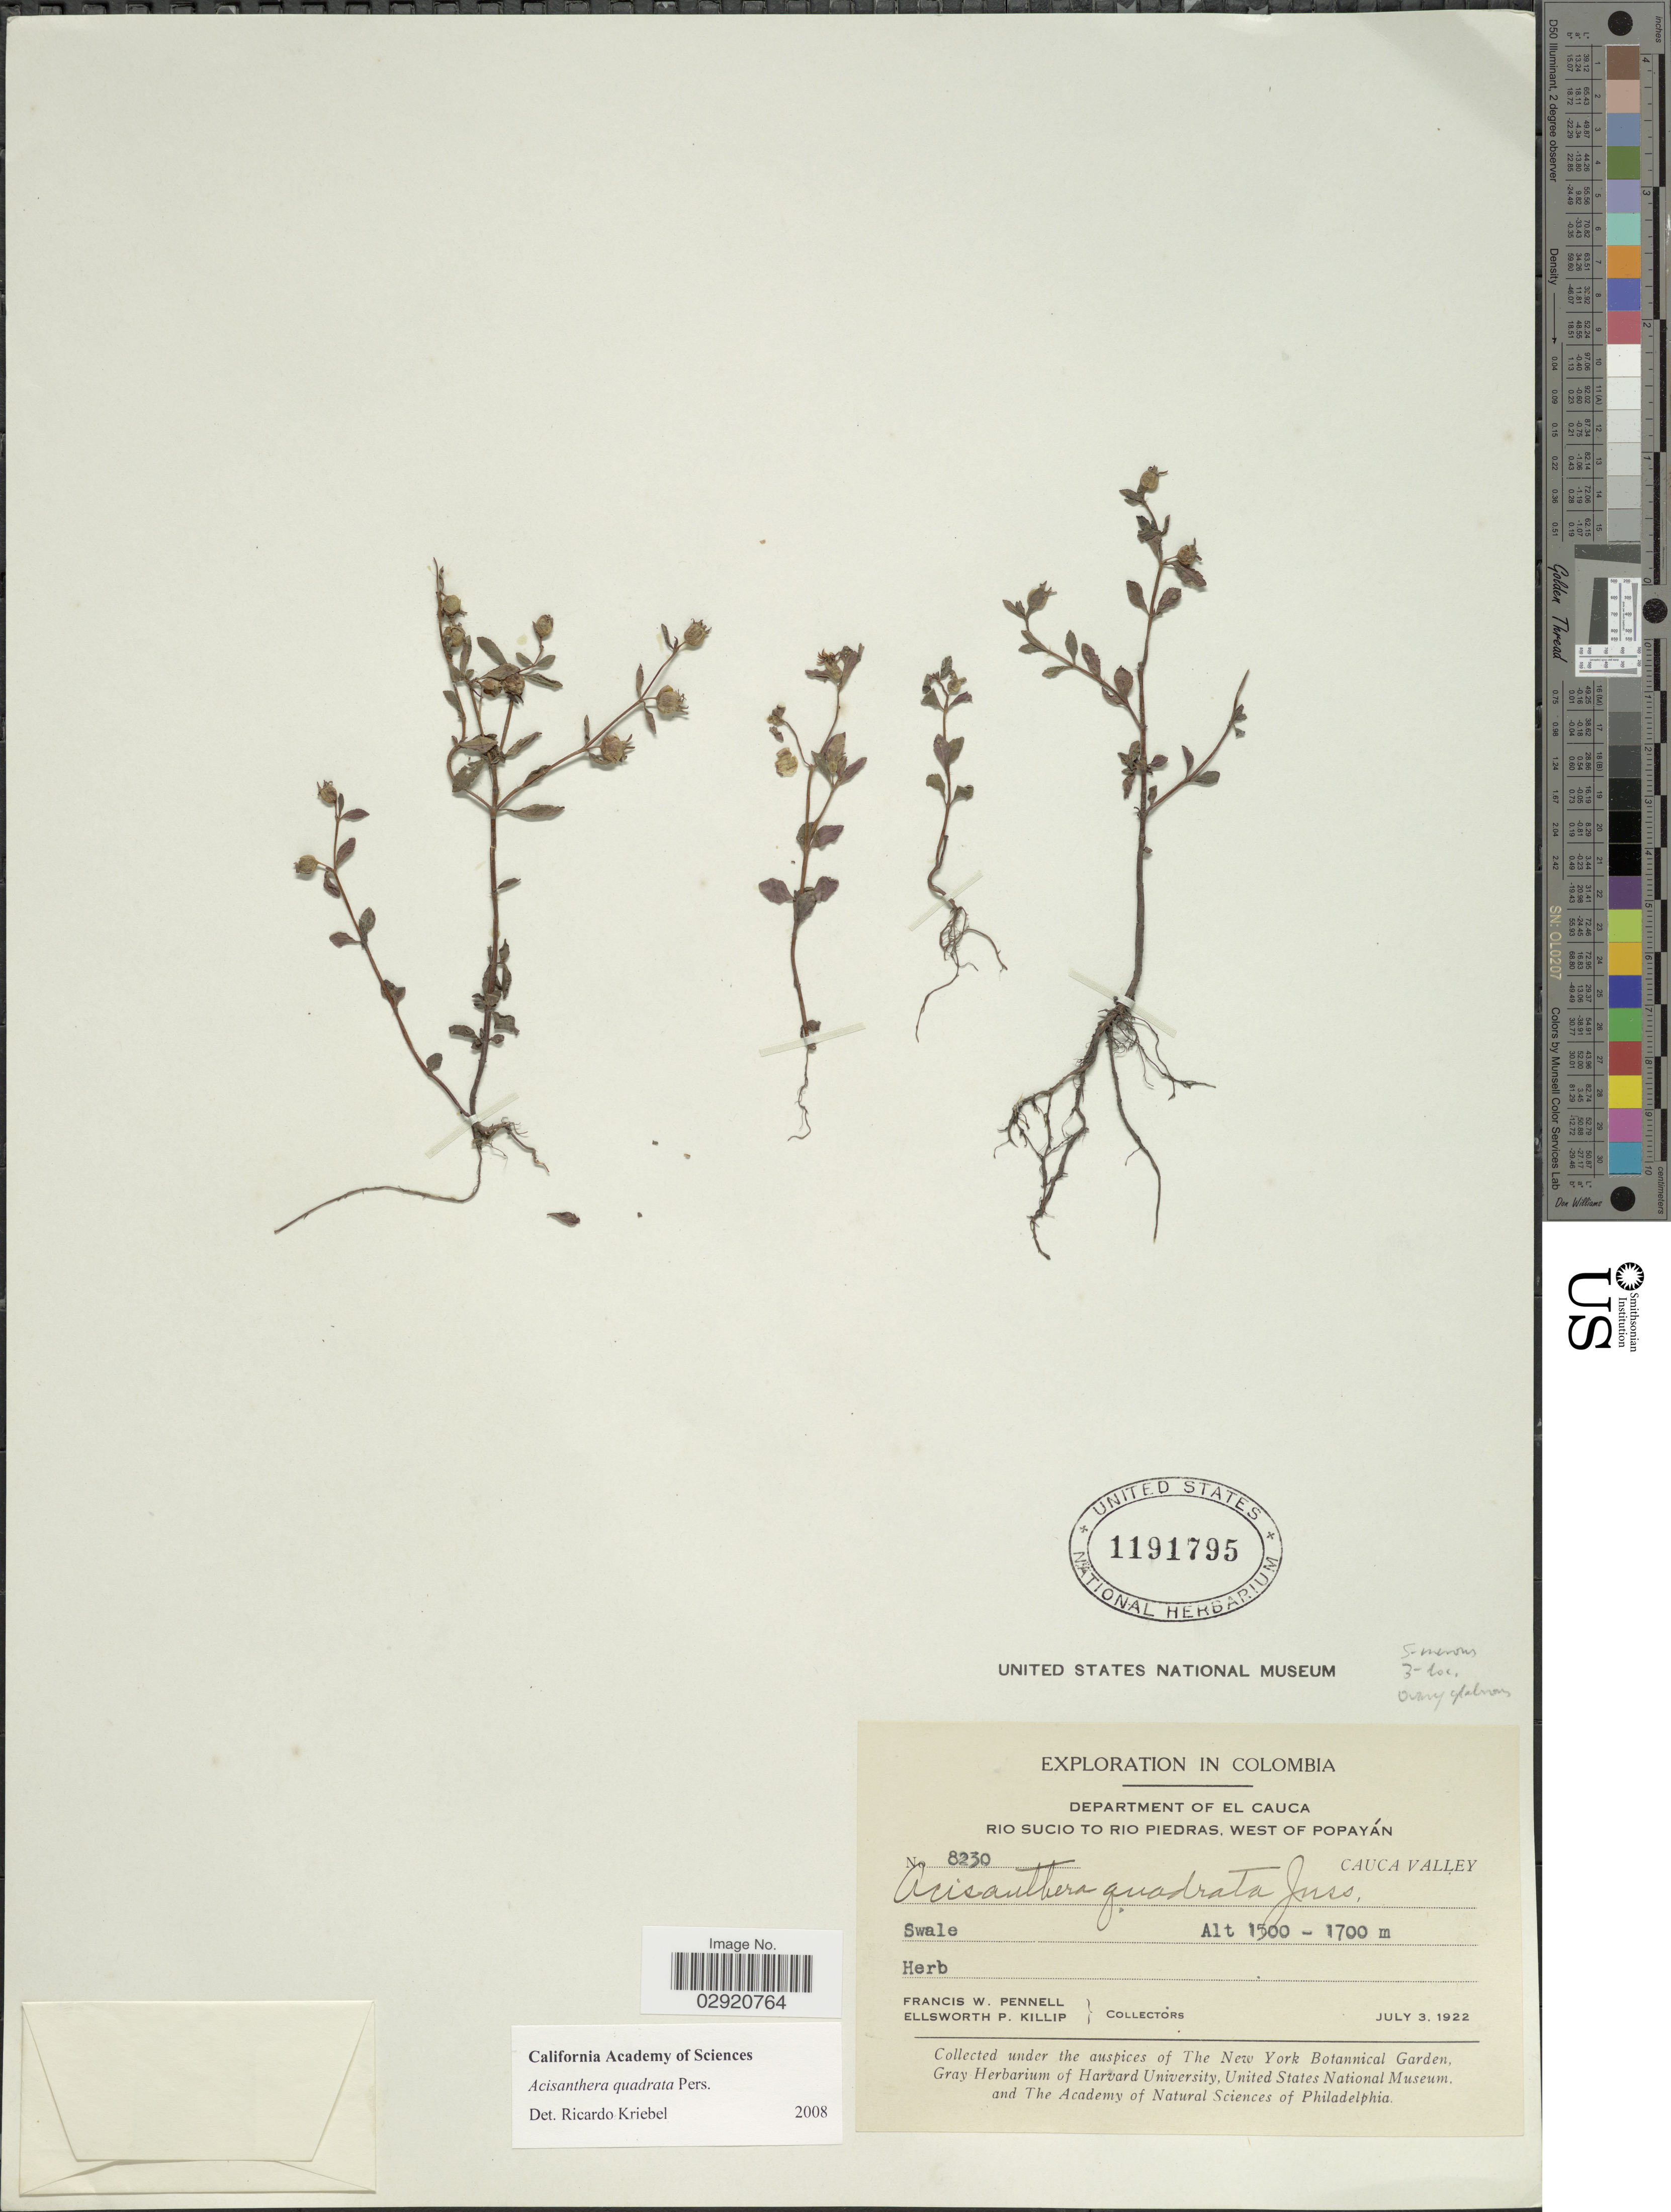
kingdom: Plantae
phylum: Tracheophyta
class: Magnoliopsida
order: Myrtales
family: Melastomataceae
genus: Acisanthera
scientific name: Acisanthera erecta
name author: Gleason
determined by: Nunes da Silva, Diego, (RB), Jardim Botanico do Rio de Janeiro - Herbario (BRAZIL)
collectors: F. W. Pennell & E. P. Killip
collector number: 8230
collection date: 1922-07-03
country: Colombia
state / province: Cauca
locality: Department of El Cauca. Rio Sucio to Rio Piedras, West of Popayán. Cauca Valley.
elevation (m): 1500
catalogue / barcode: US 1191795